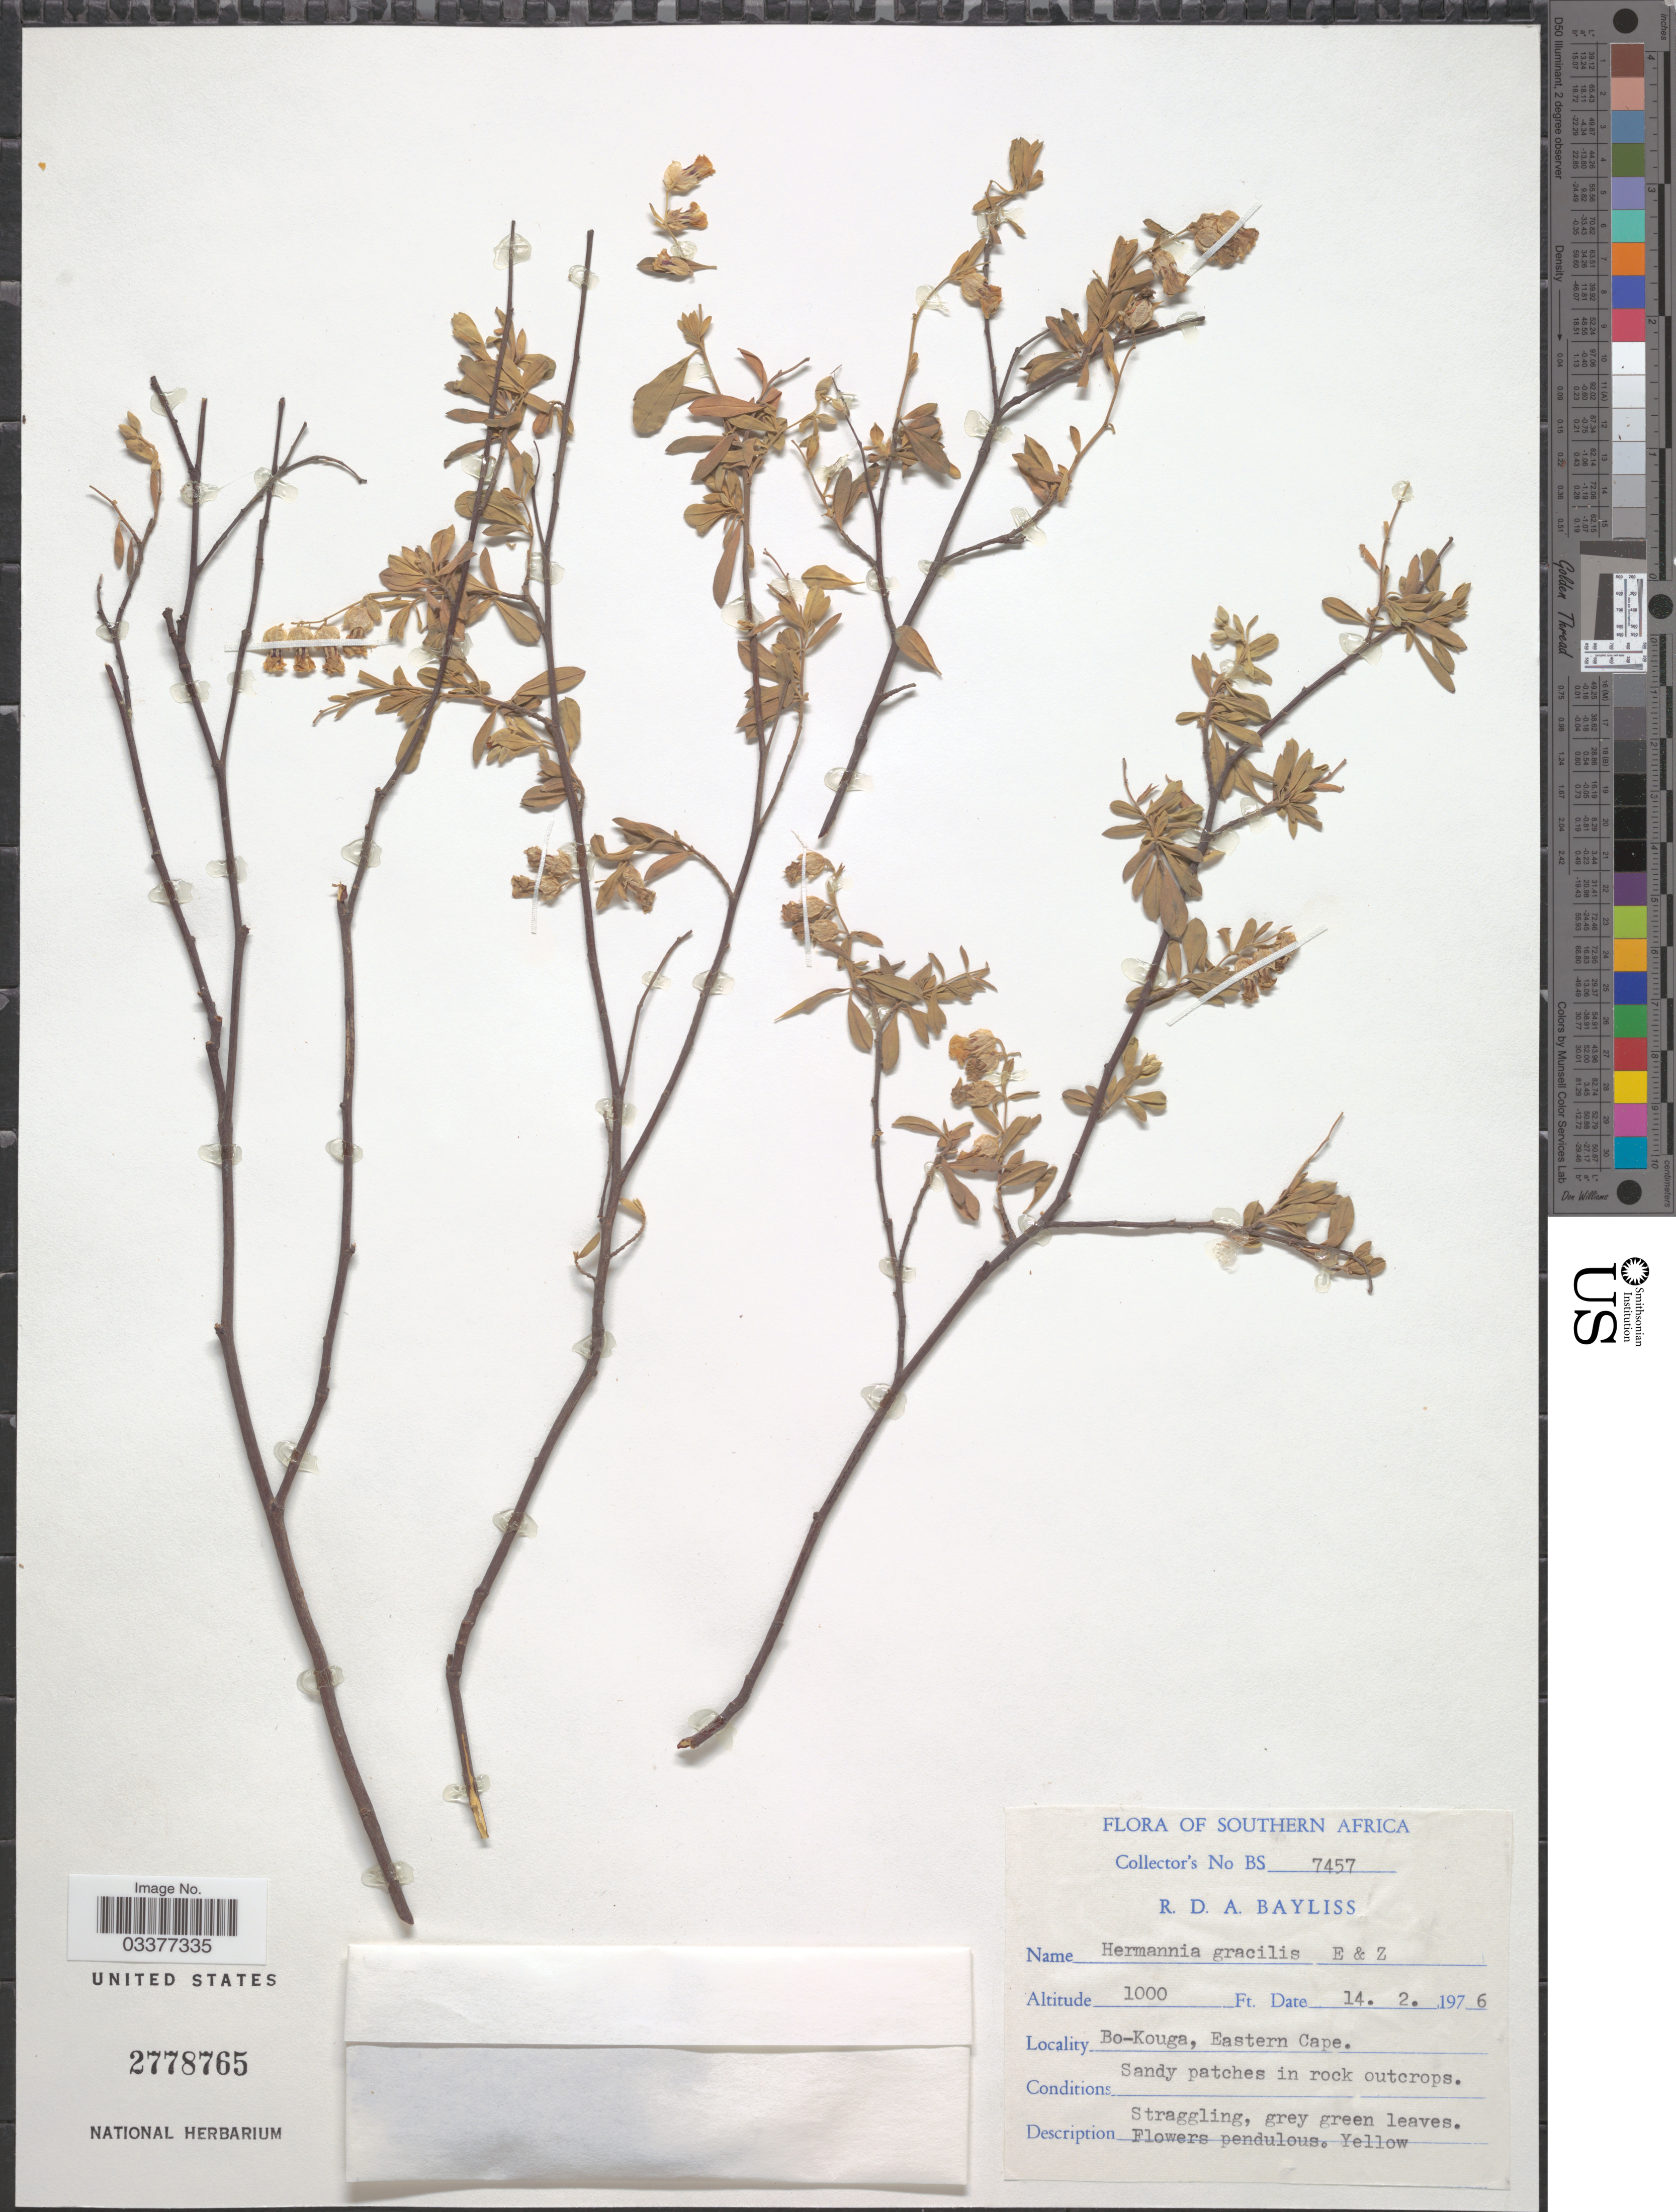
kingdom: Plantae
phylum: Tracheophyta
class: Magnoliopsida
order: Malvales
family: Malvaceae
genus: Hermannia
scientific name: Hermannia gracilis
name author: Eckl. & Zeyh.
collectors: R. Bayliss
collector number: BS7457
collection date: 1976-02-14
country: South Africa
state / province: Eastern Cape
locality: Southern Africa. Bo-Kouga,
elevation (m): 305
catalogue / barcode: US 2778765